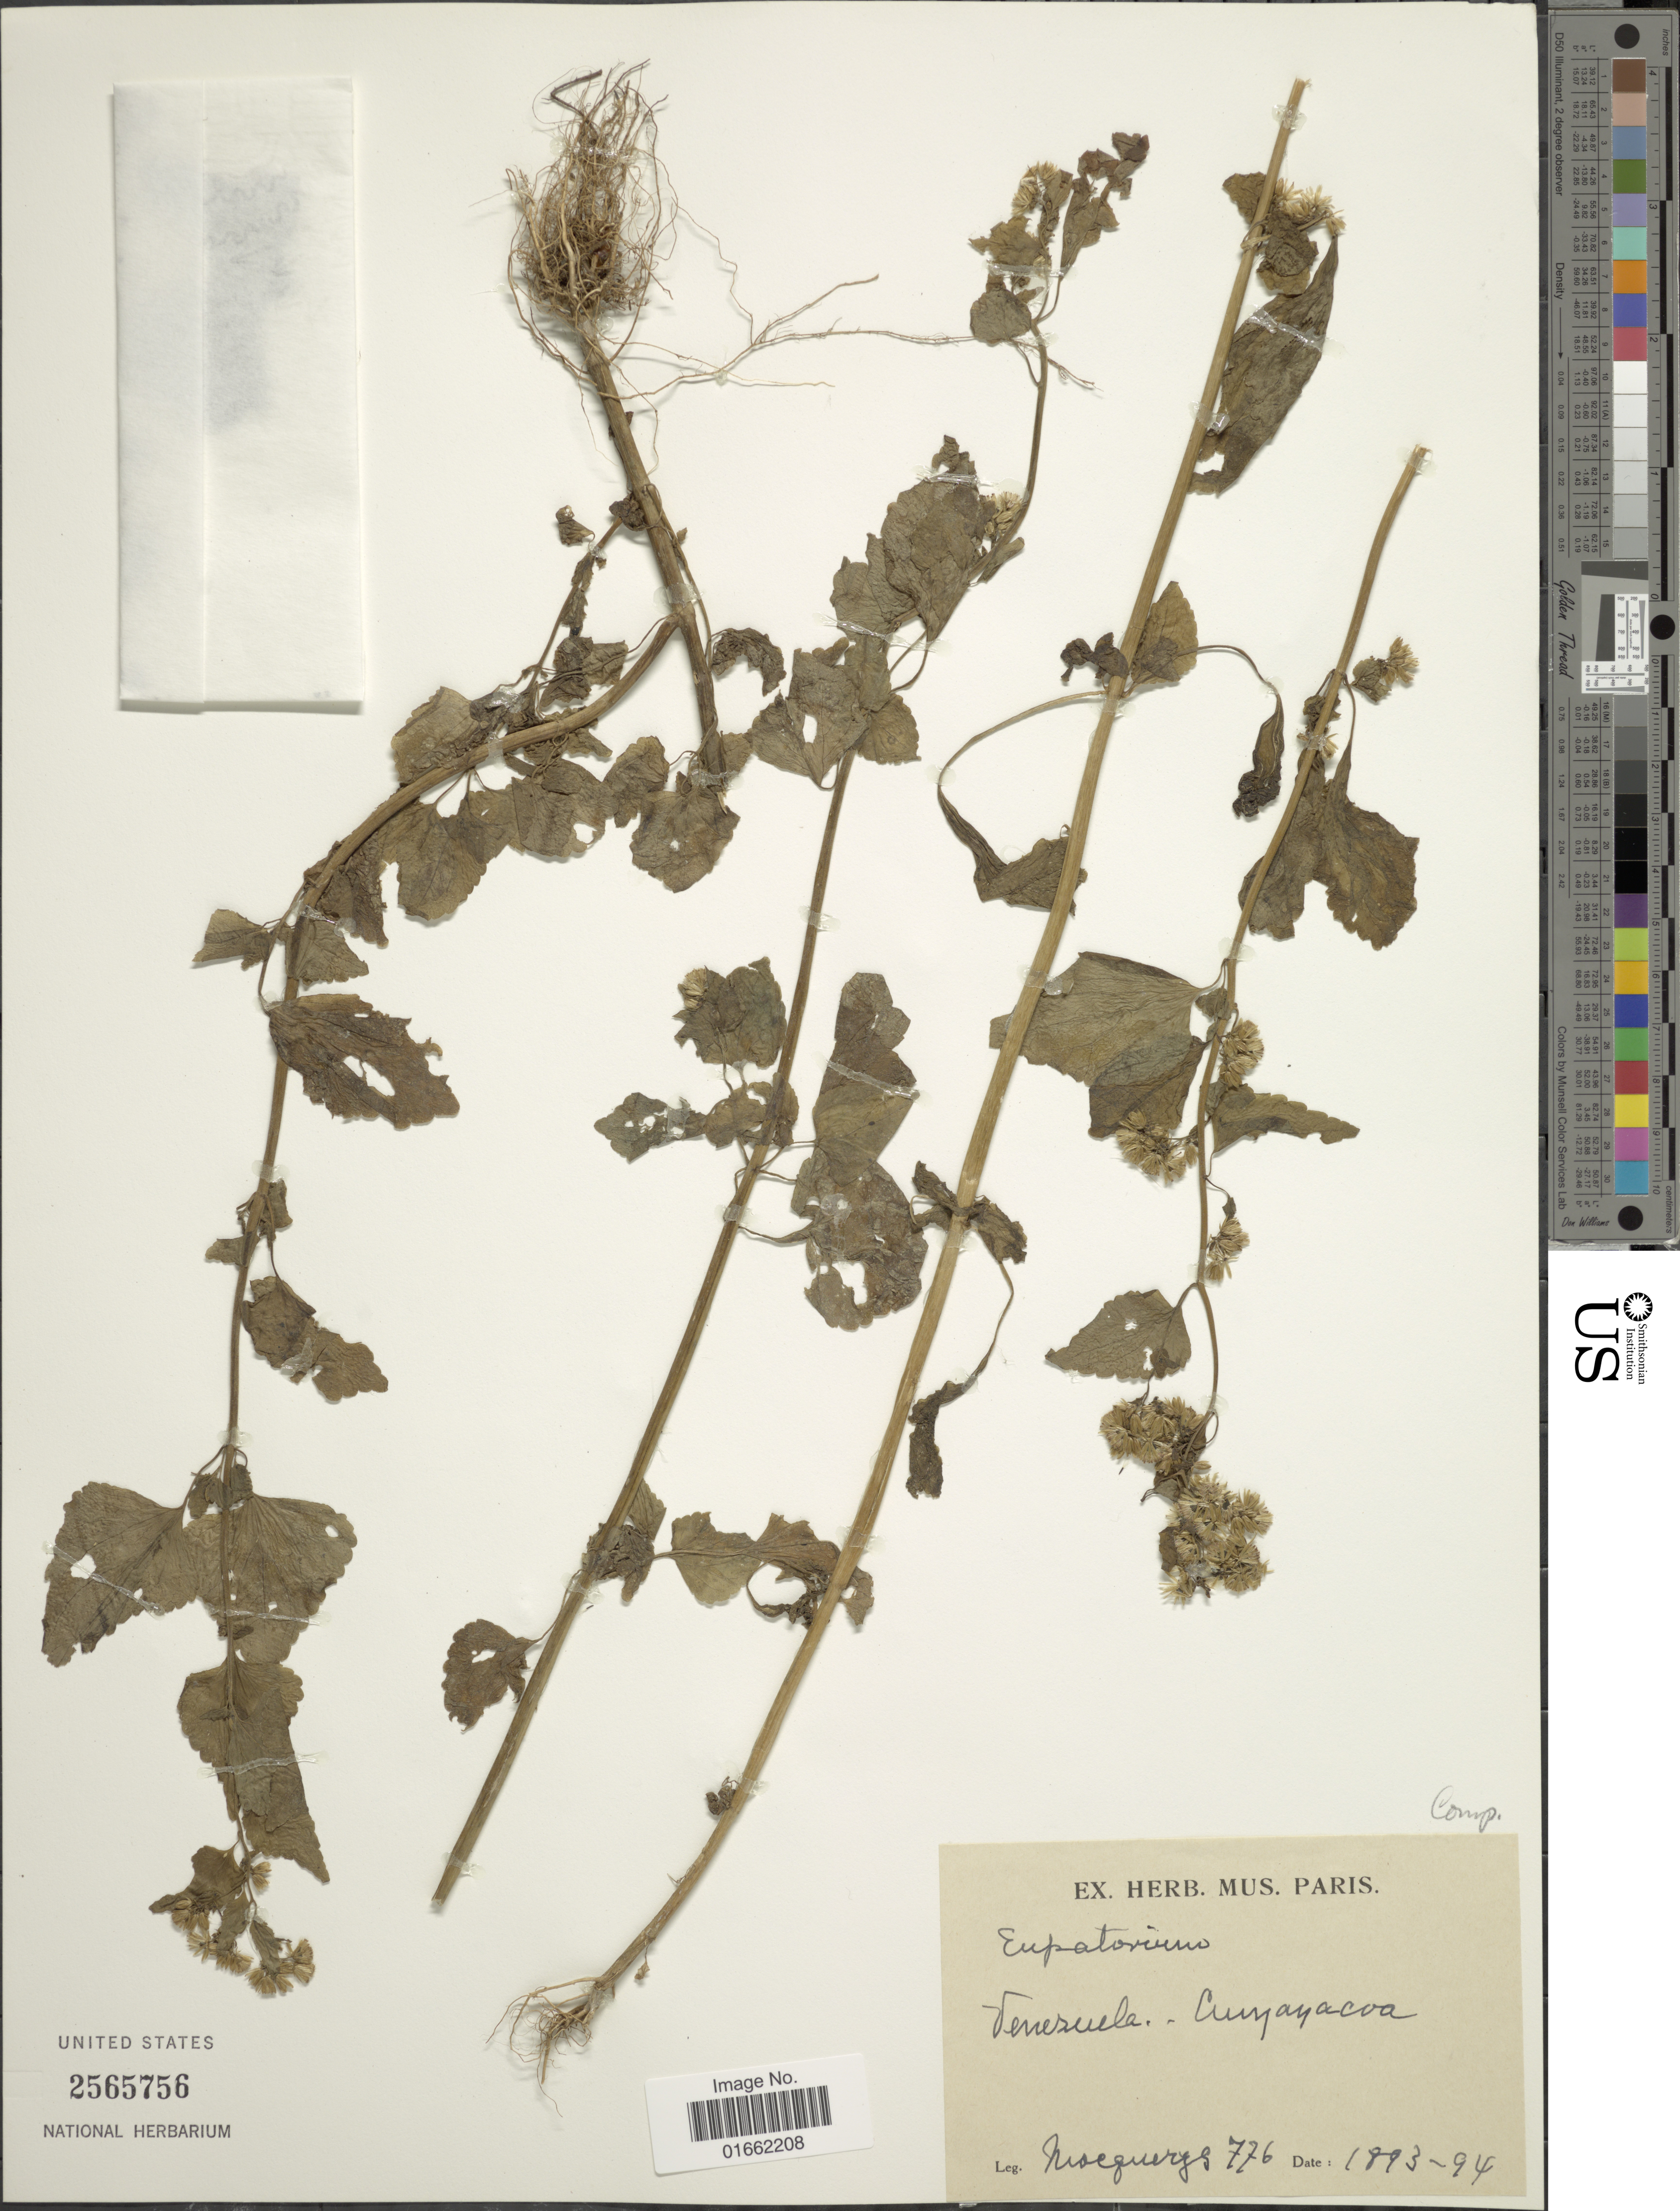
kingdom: Plantae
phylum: Tracheophyta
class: Magnoliopsida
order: Asterales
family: Asteraceae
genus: Fleischmannia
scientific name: Fleischmannia pratensis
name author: (Klatt) R.M. King & H. Rob.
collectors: A. Mocquerys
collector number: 776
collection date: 1893/1894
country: Venezuela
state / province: Sucre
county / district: Montes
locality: Cumanacoa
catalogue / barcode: US 2565756